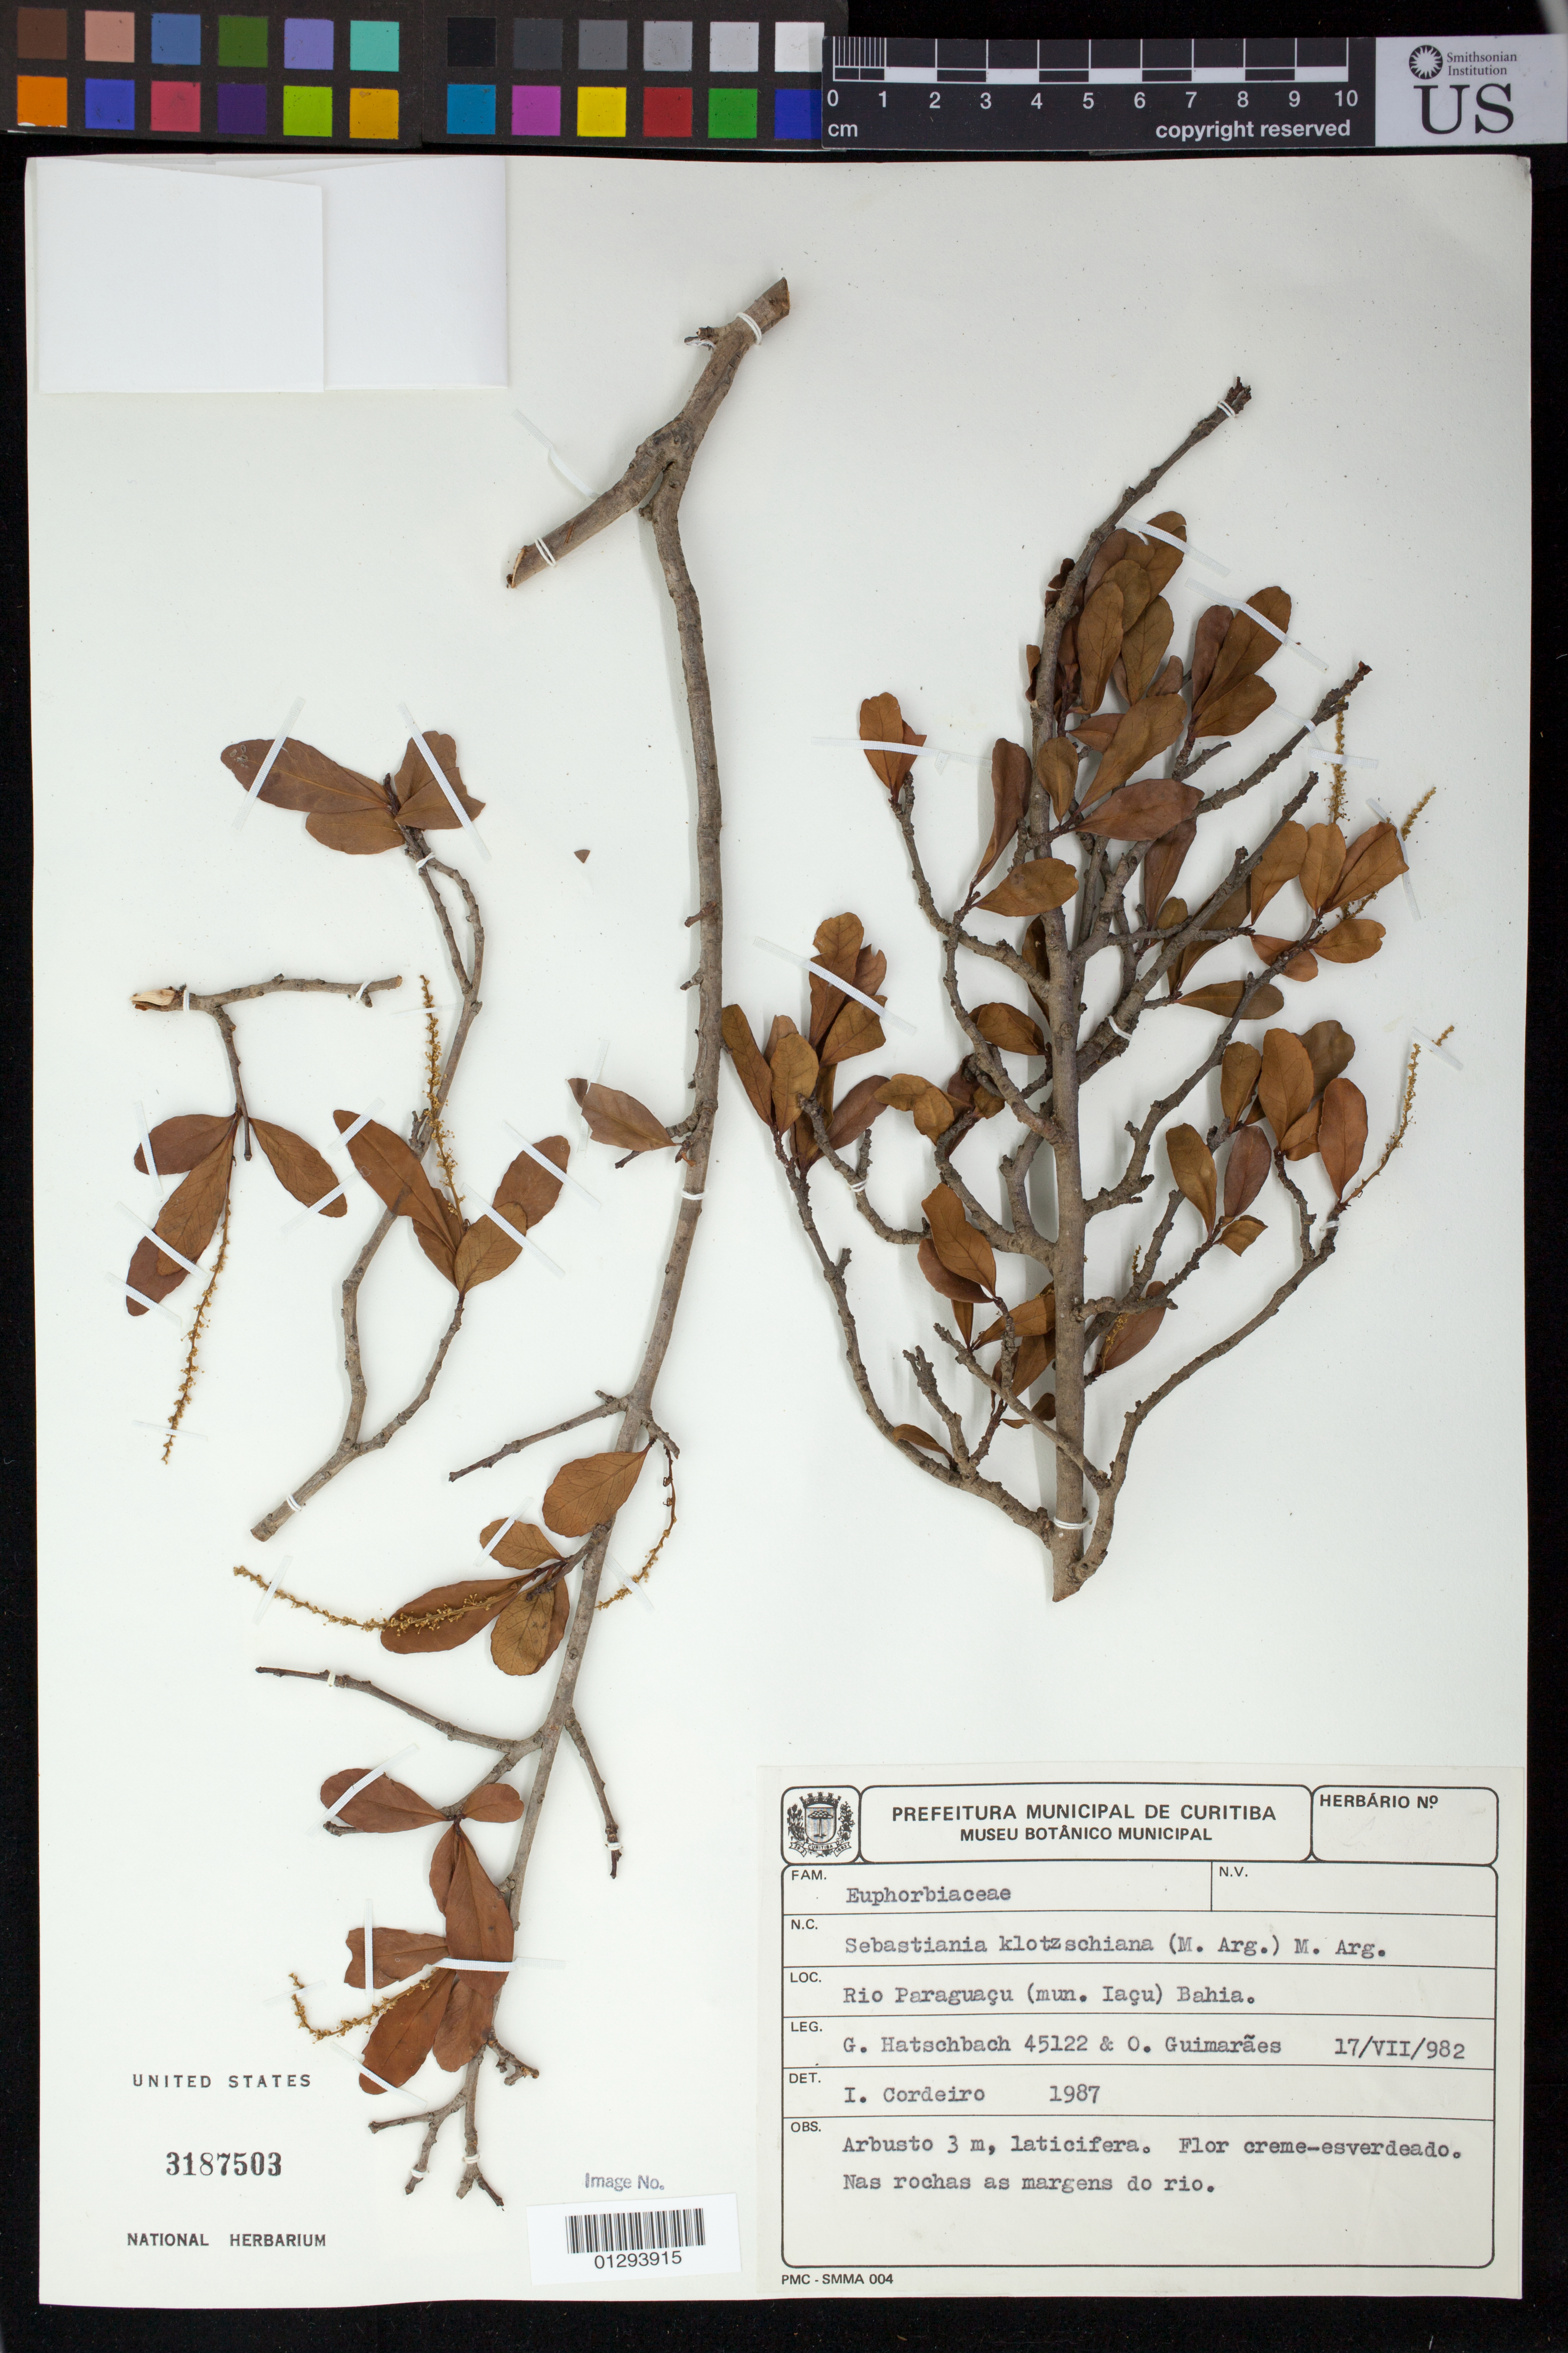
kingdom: Plantae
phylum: Tracheophyta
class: Magnoliopsida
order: Malpighiales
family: Euphorbiaceae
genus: Sebastiania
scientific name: Sebastiania commersoniana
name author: (Baill.) L.B. Sm. & Downs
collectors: G. Hatschbach & O. Guimarães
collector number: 45122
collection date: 1982-07-17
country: Brazil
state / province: Bahia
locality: Rio Paraguacu (mun. Iacu) Bahia.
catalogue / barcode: US 3187503